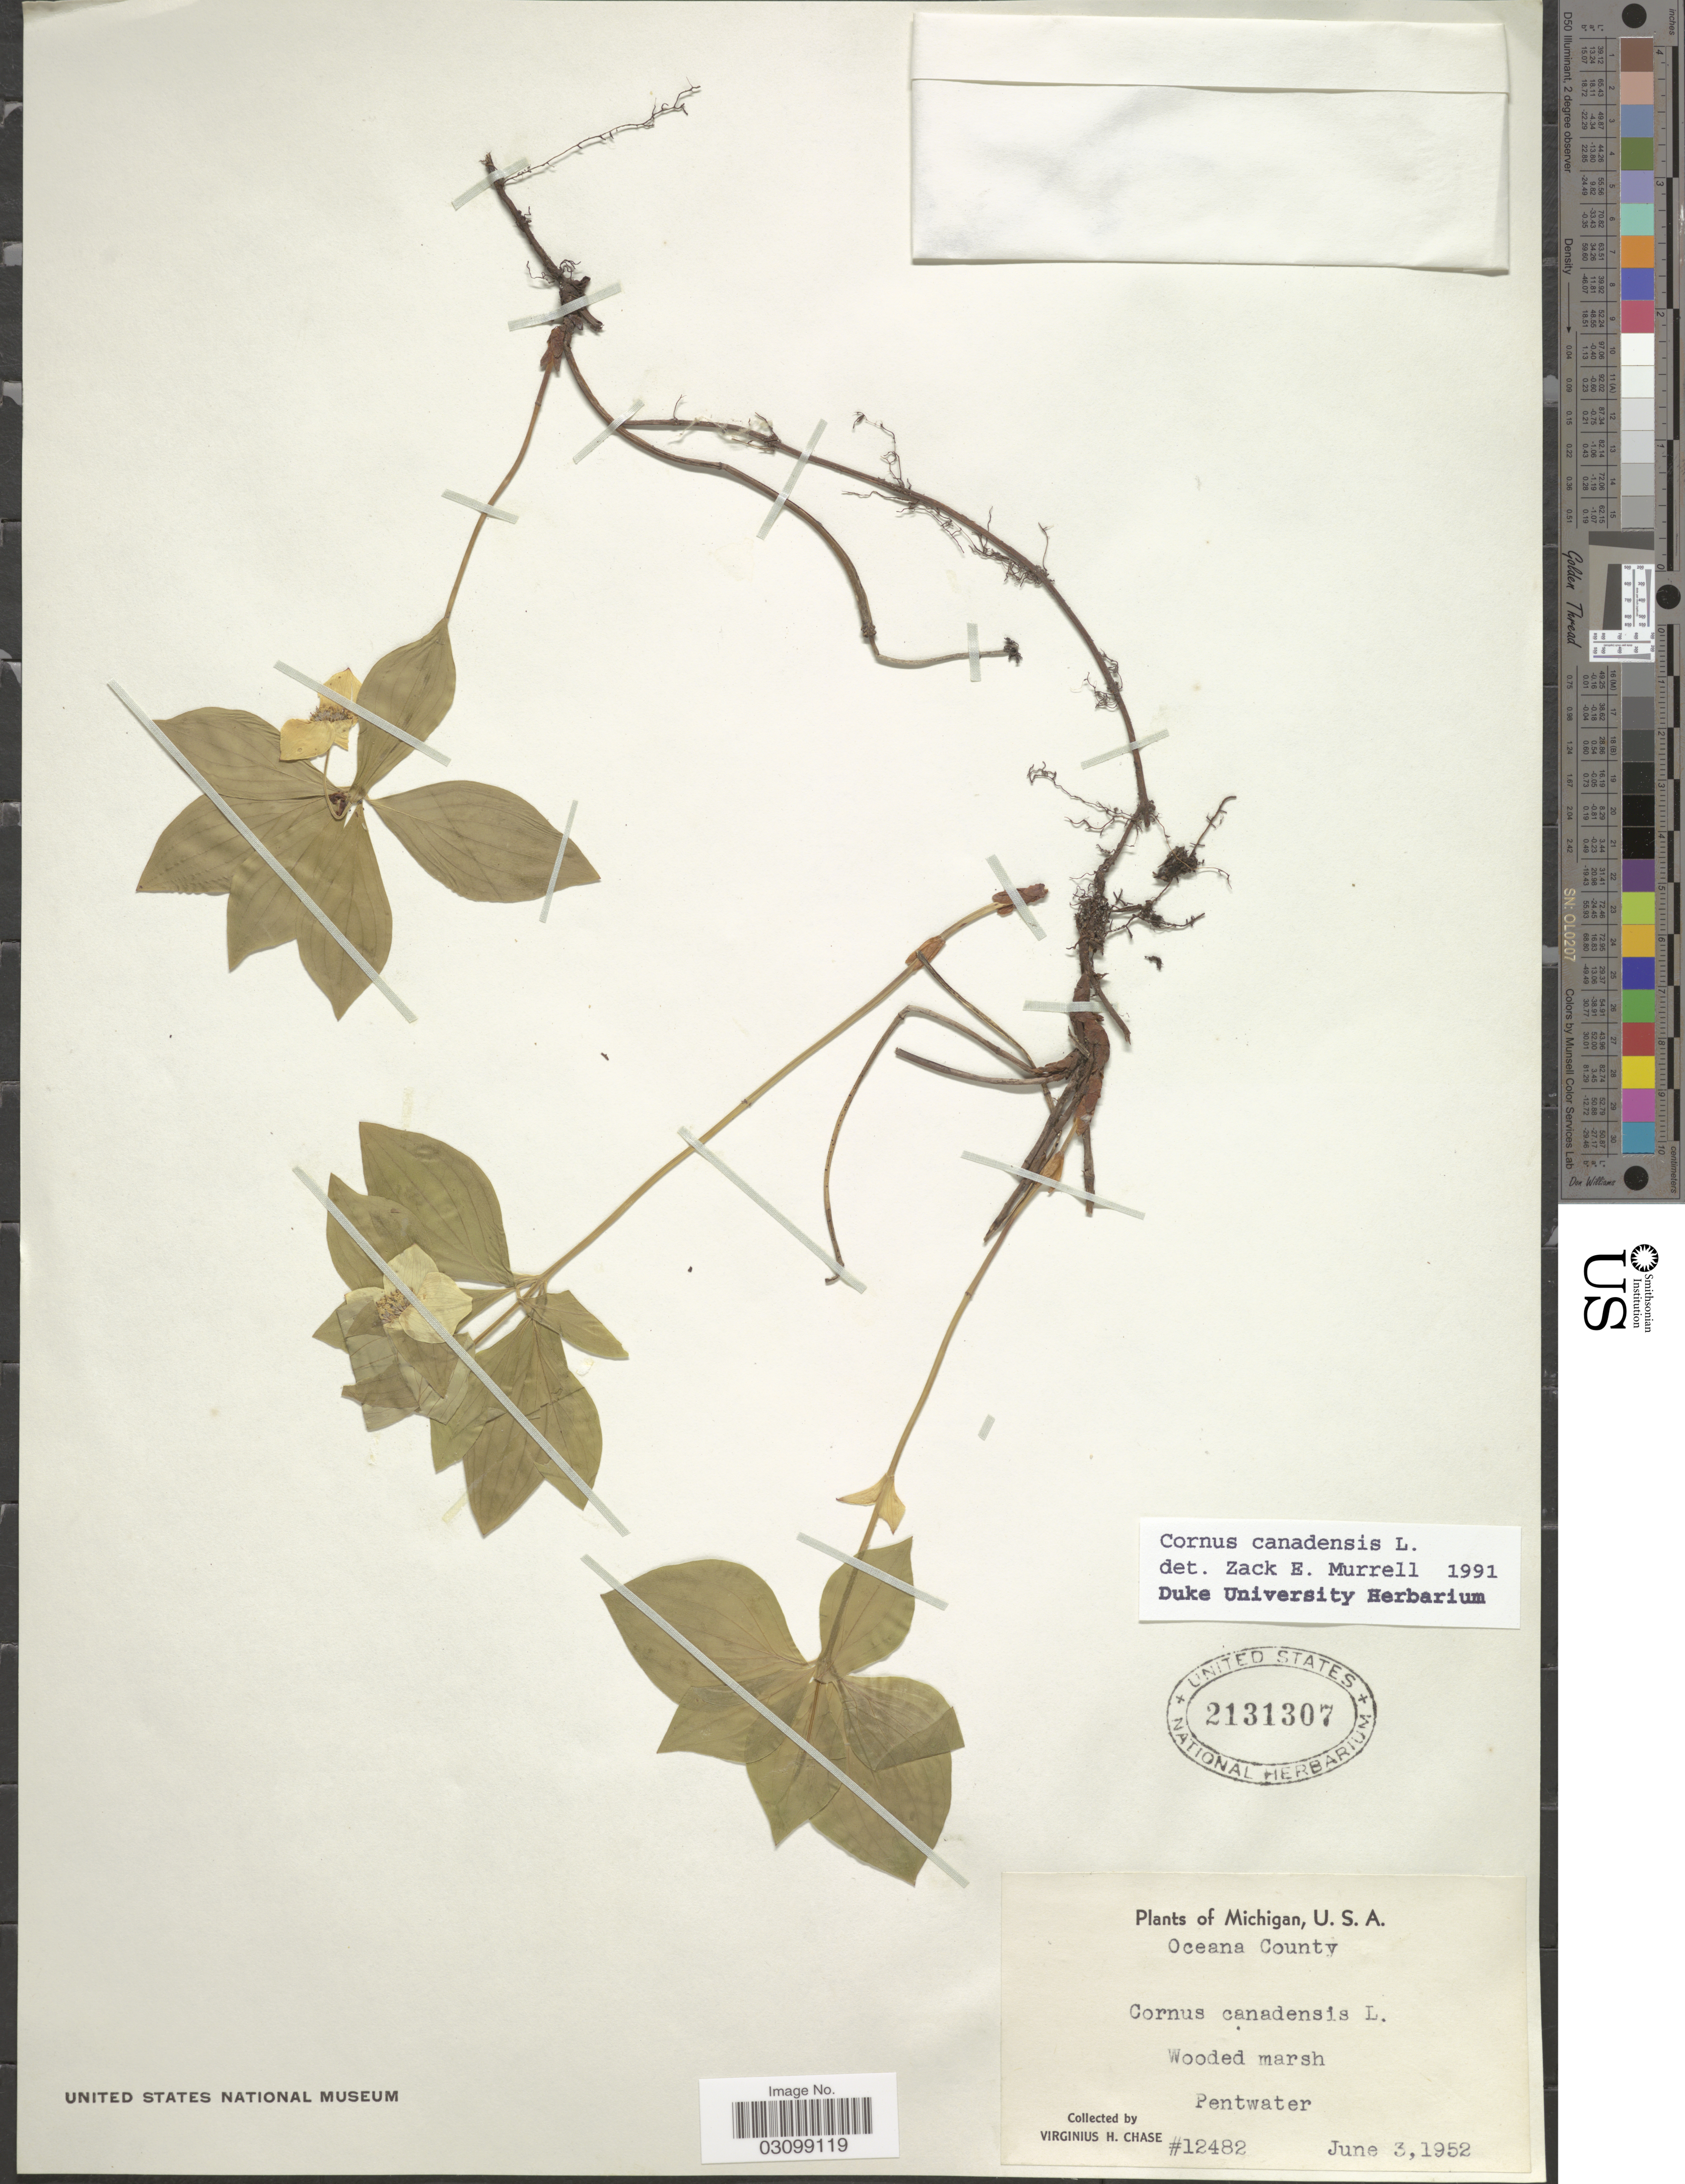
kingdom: Plantae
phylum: Tracheophyta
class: Magnoliopsida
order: Cornales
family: Cornaceae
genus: Cornus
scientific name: Cornus canadensis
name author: L.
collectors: V. H. Chase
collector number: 12482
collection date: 1952-06-03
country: United States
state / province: Michigan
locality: Oceana County. Wooded marsh. Pentwater.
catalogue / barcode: US 2131307